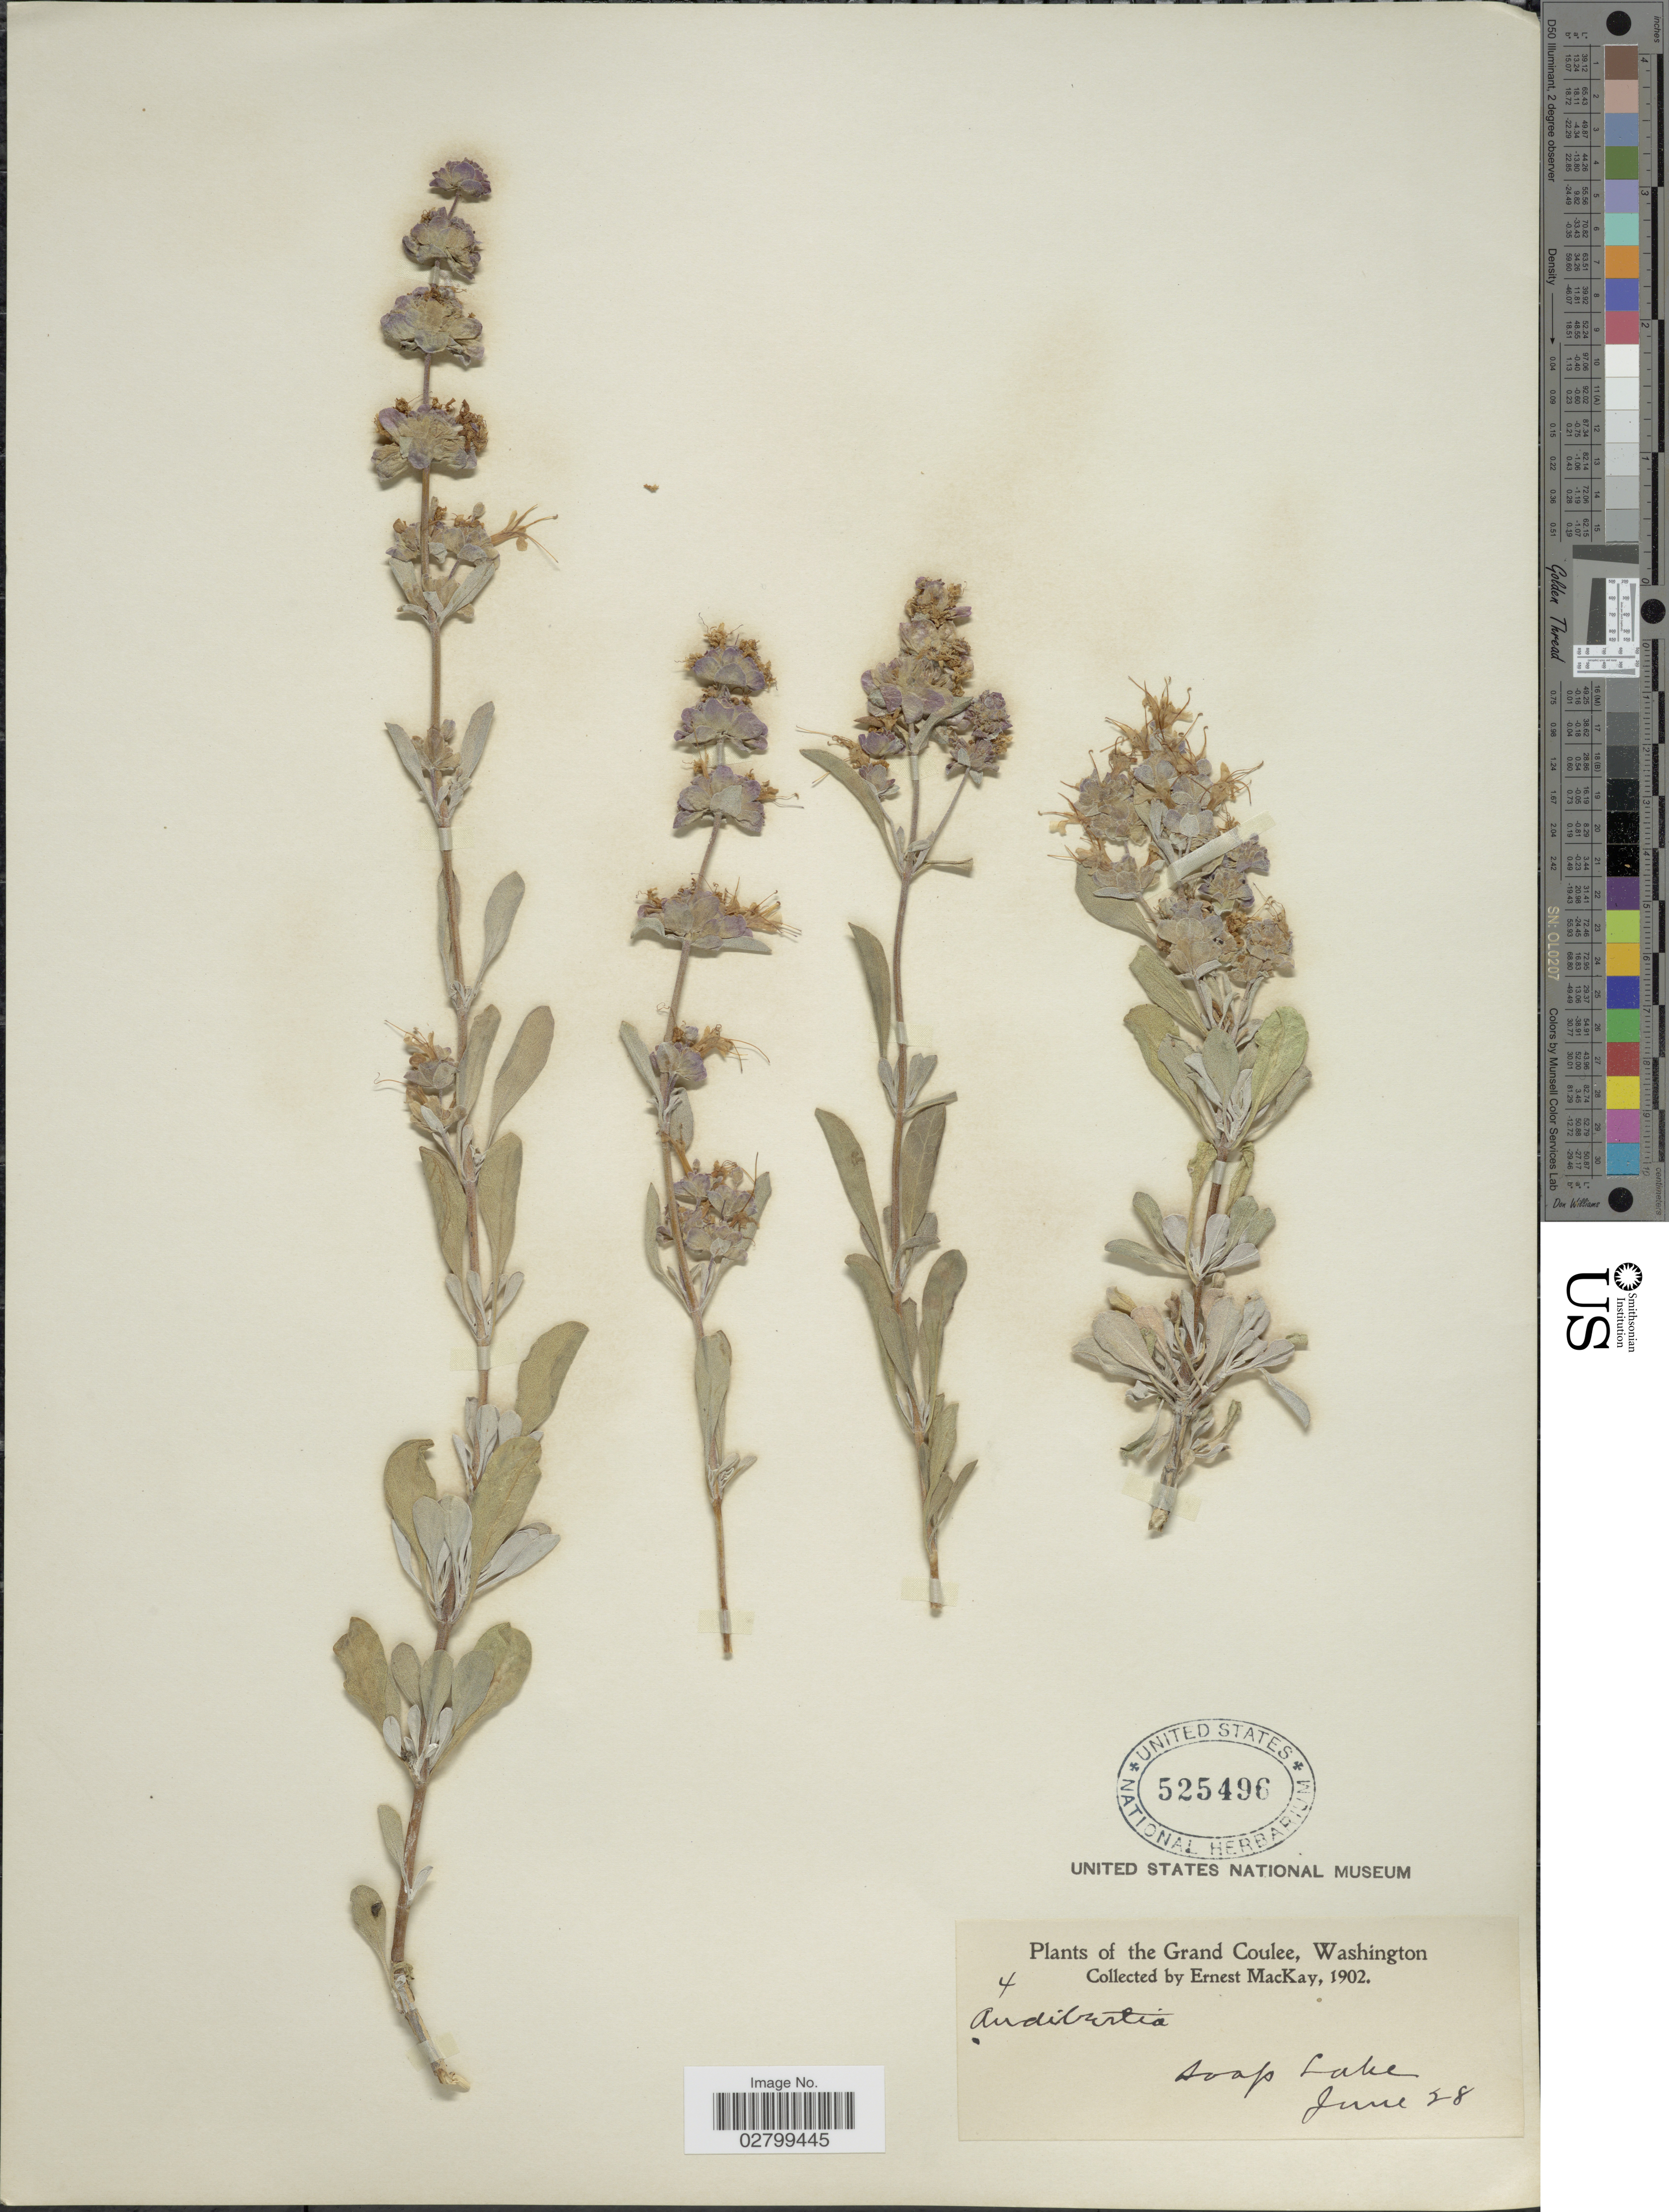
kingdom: Plantae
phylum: Tracheophyta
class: Magnoliopsida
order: Lamiales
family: Lamiaceae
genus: Salvia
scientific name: Salvia dorrii var. incana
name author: (Benth.) Strachan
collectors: E. MacKay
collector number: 4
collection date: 1902-06-28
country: United States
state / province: Washington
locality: Grand Coulee. Soap Lake.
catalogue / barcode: US 525496